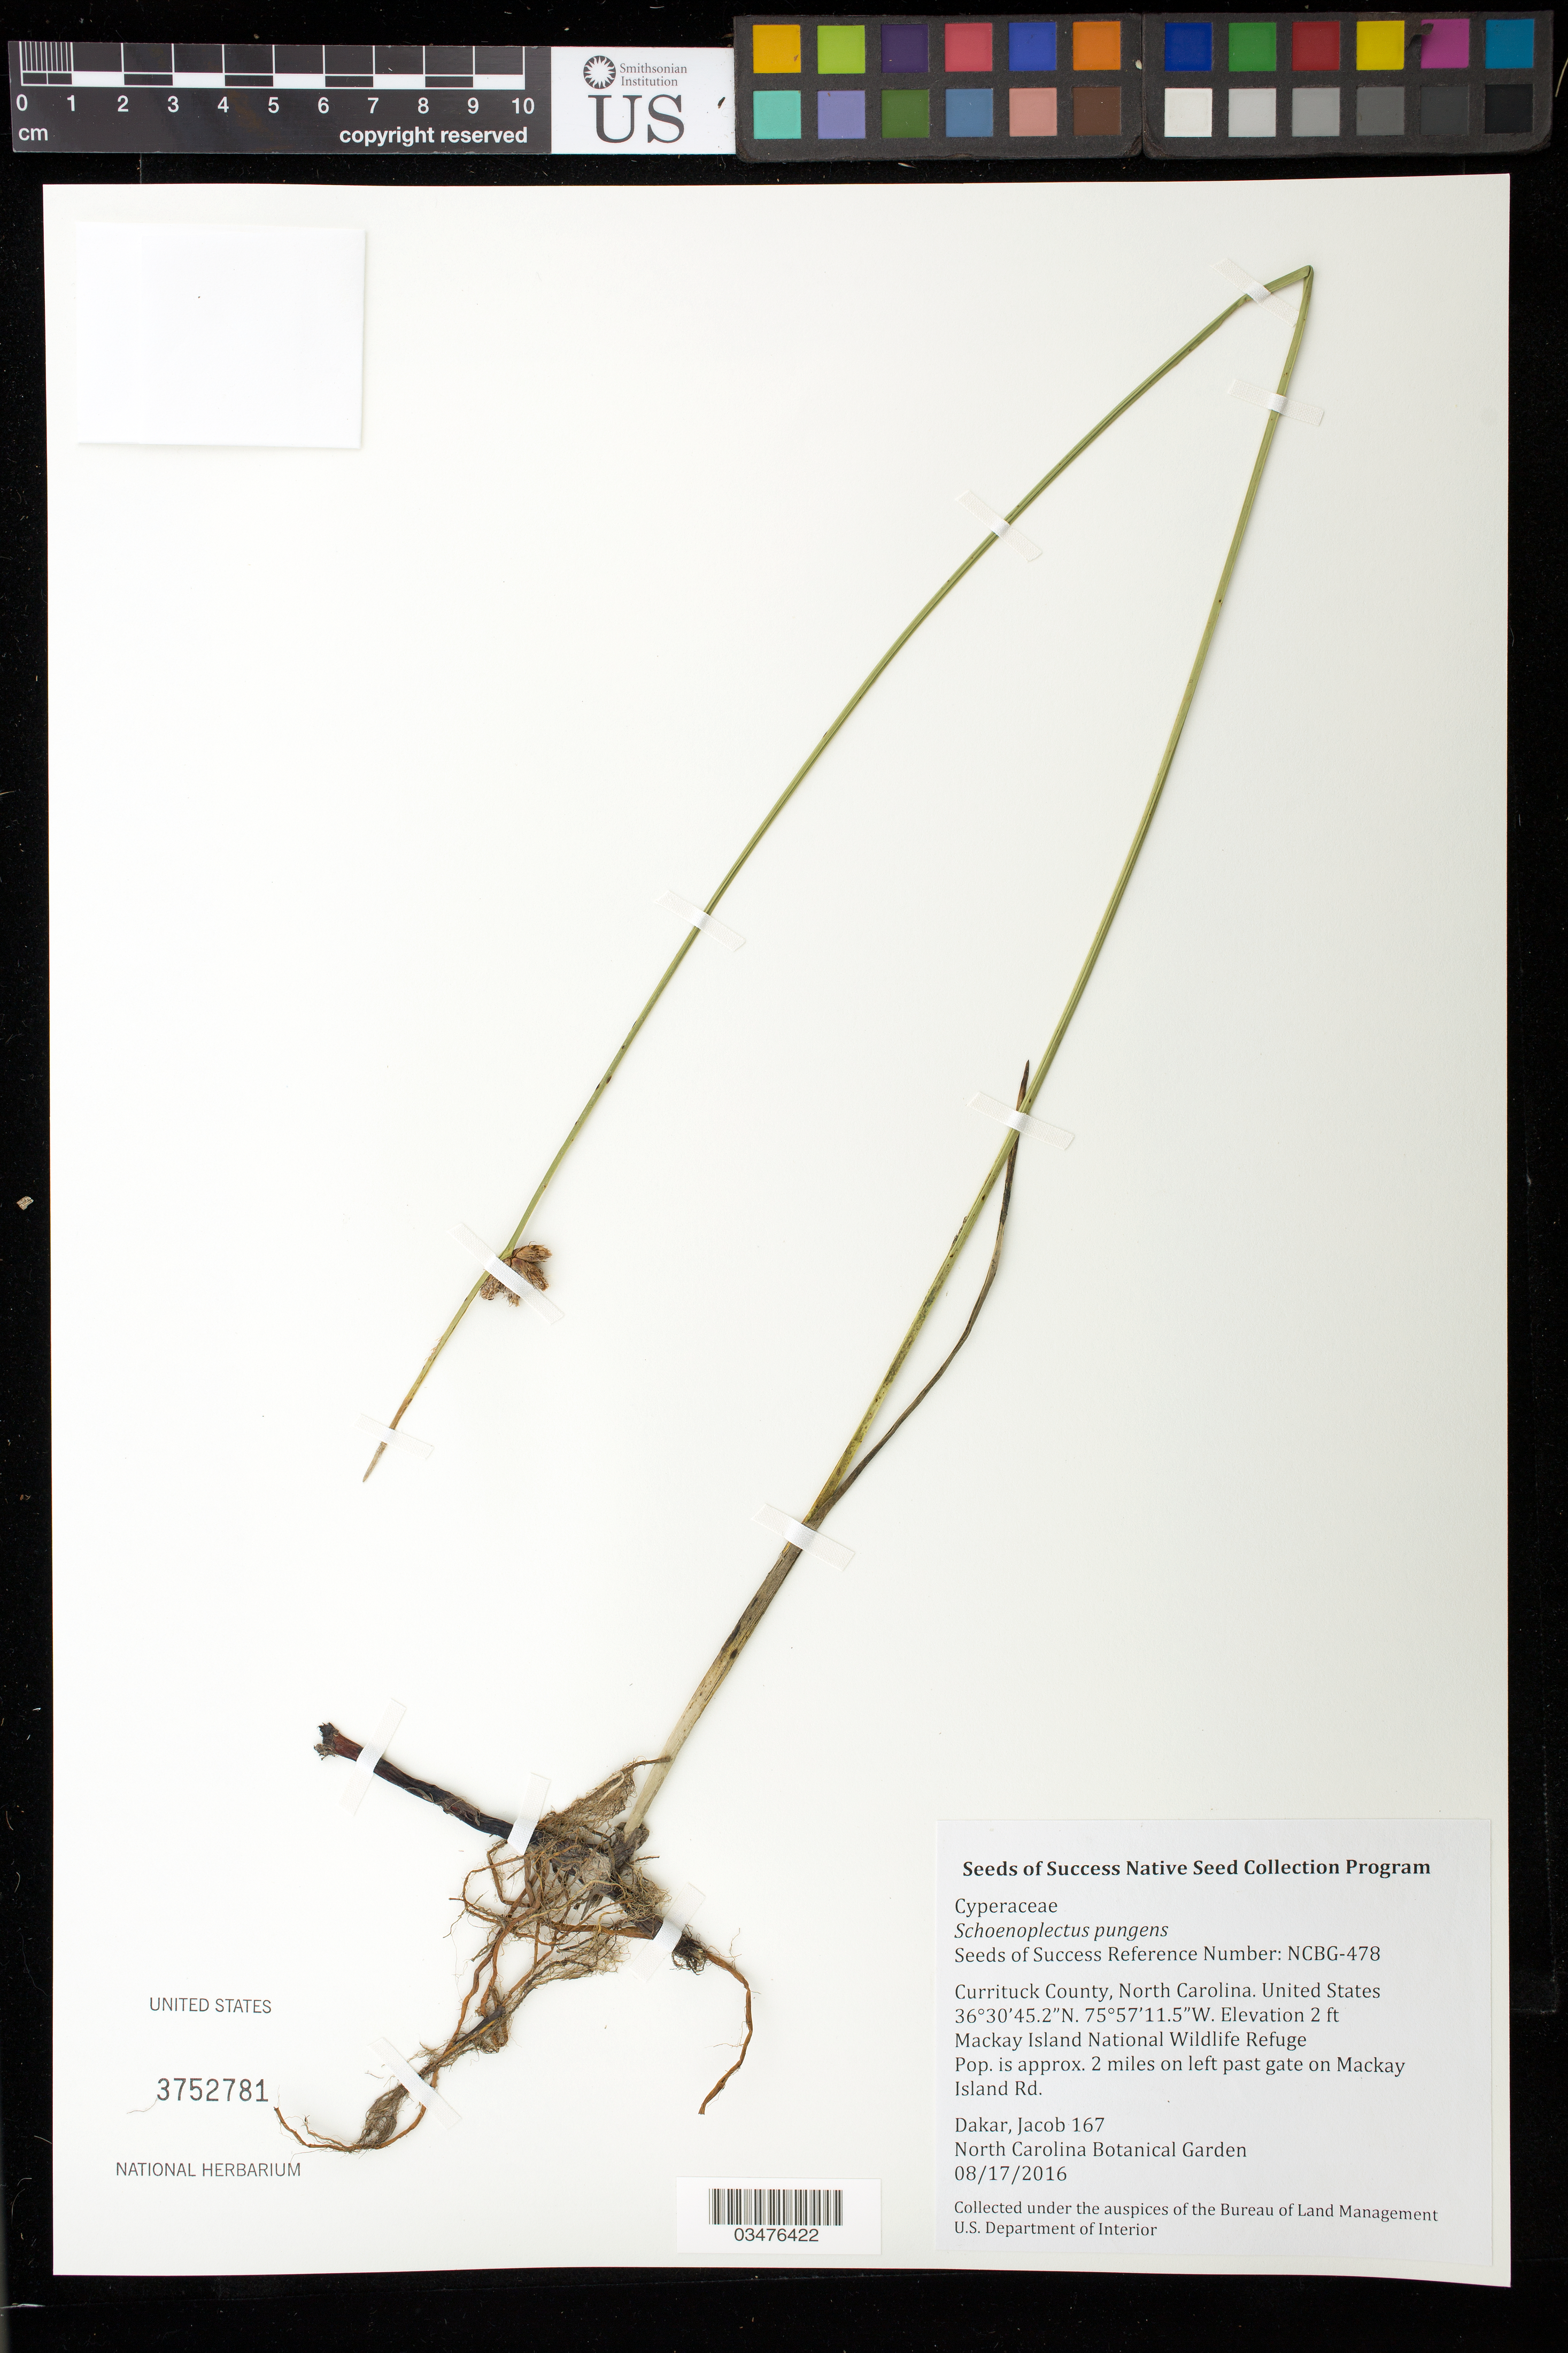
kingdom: Plantae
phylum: Tracheophyta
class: Liliopsida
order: Poales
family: Cyperaceae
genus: Schoenoplectus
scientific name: Schoenoplectus pungens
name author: (Vahl) Palla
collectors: J. Dakar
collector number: NCBG-478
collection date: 2016-08-17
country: United States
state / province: North Carolina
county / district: Currituck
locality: Mackay Island National Wildlife Refuge, Mackay Island Rd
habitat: Seasonally flooded herbaceous vegetation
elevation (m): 1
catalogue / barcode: US 3752781